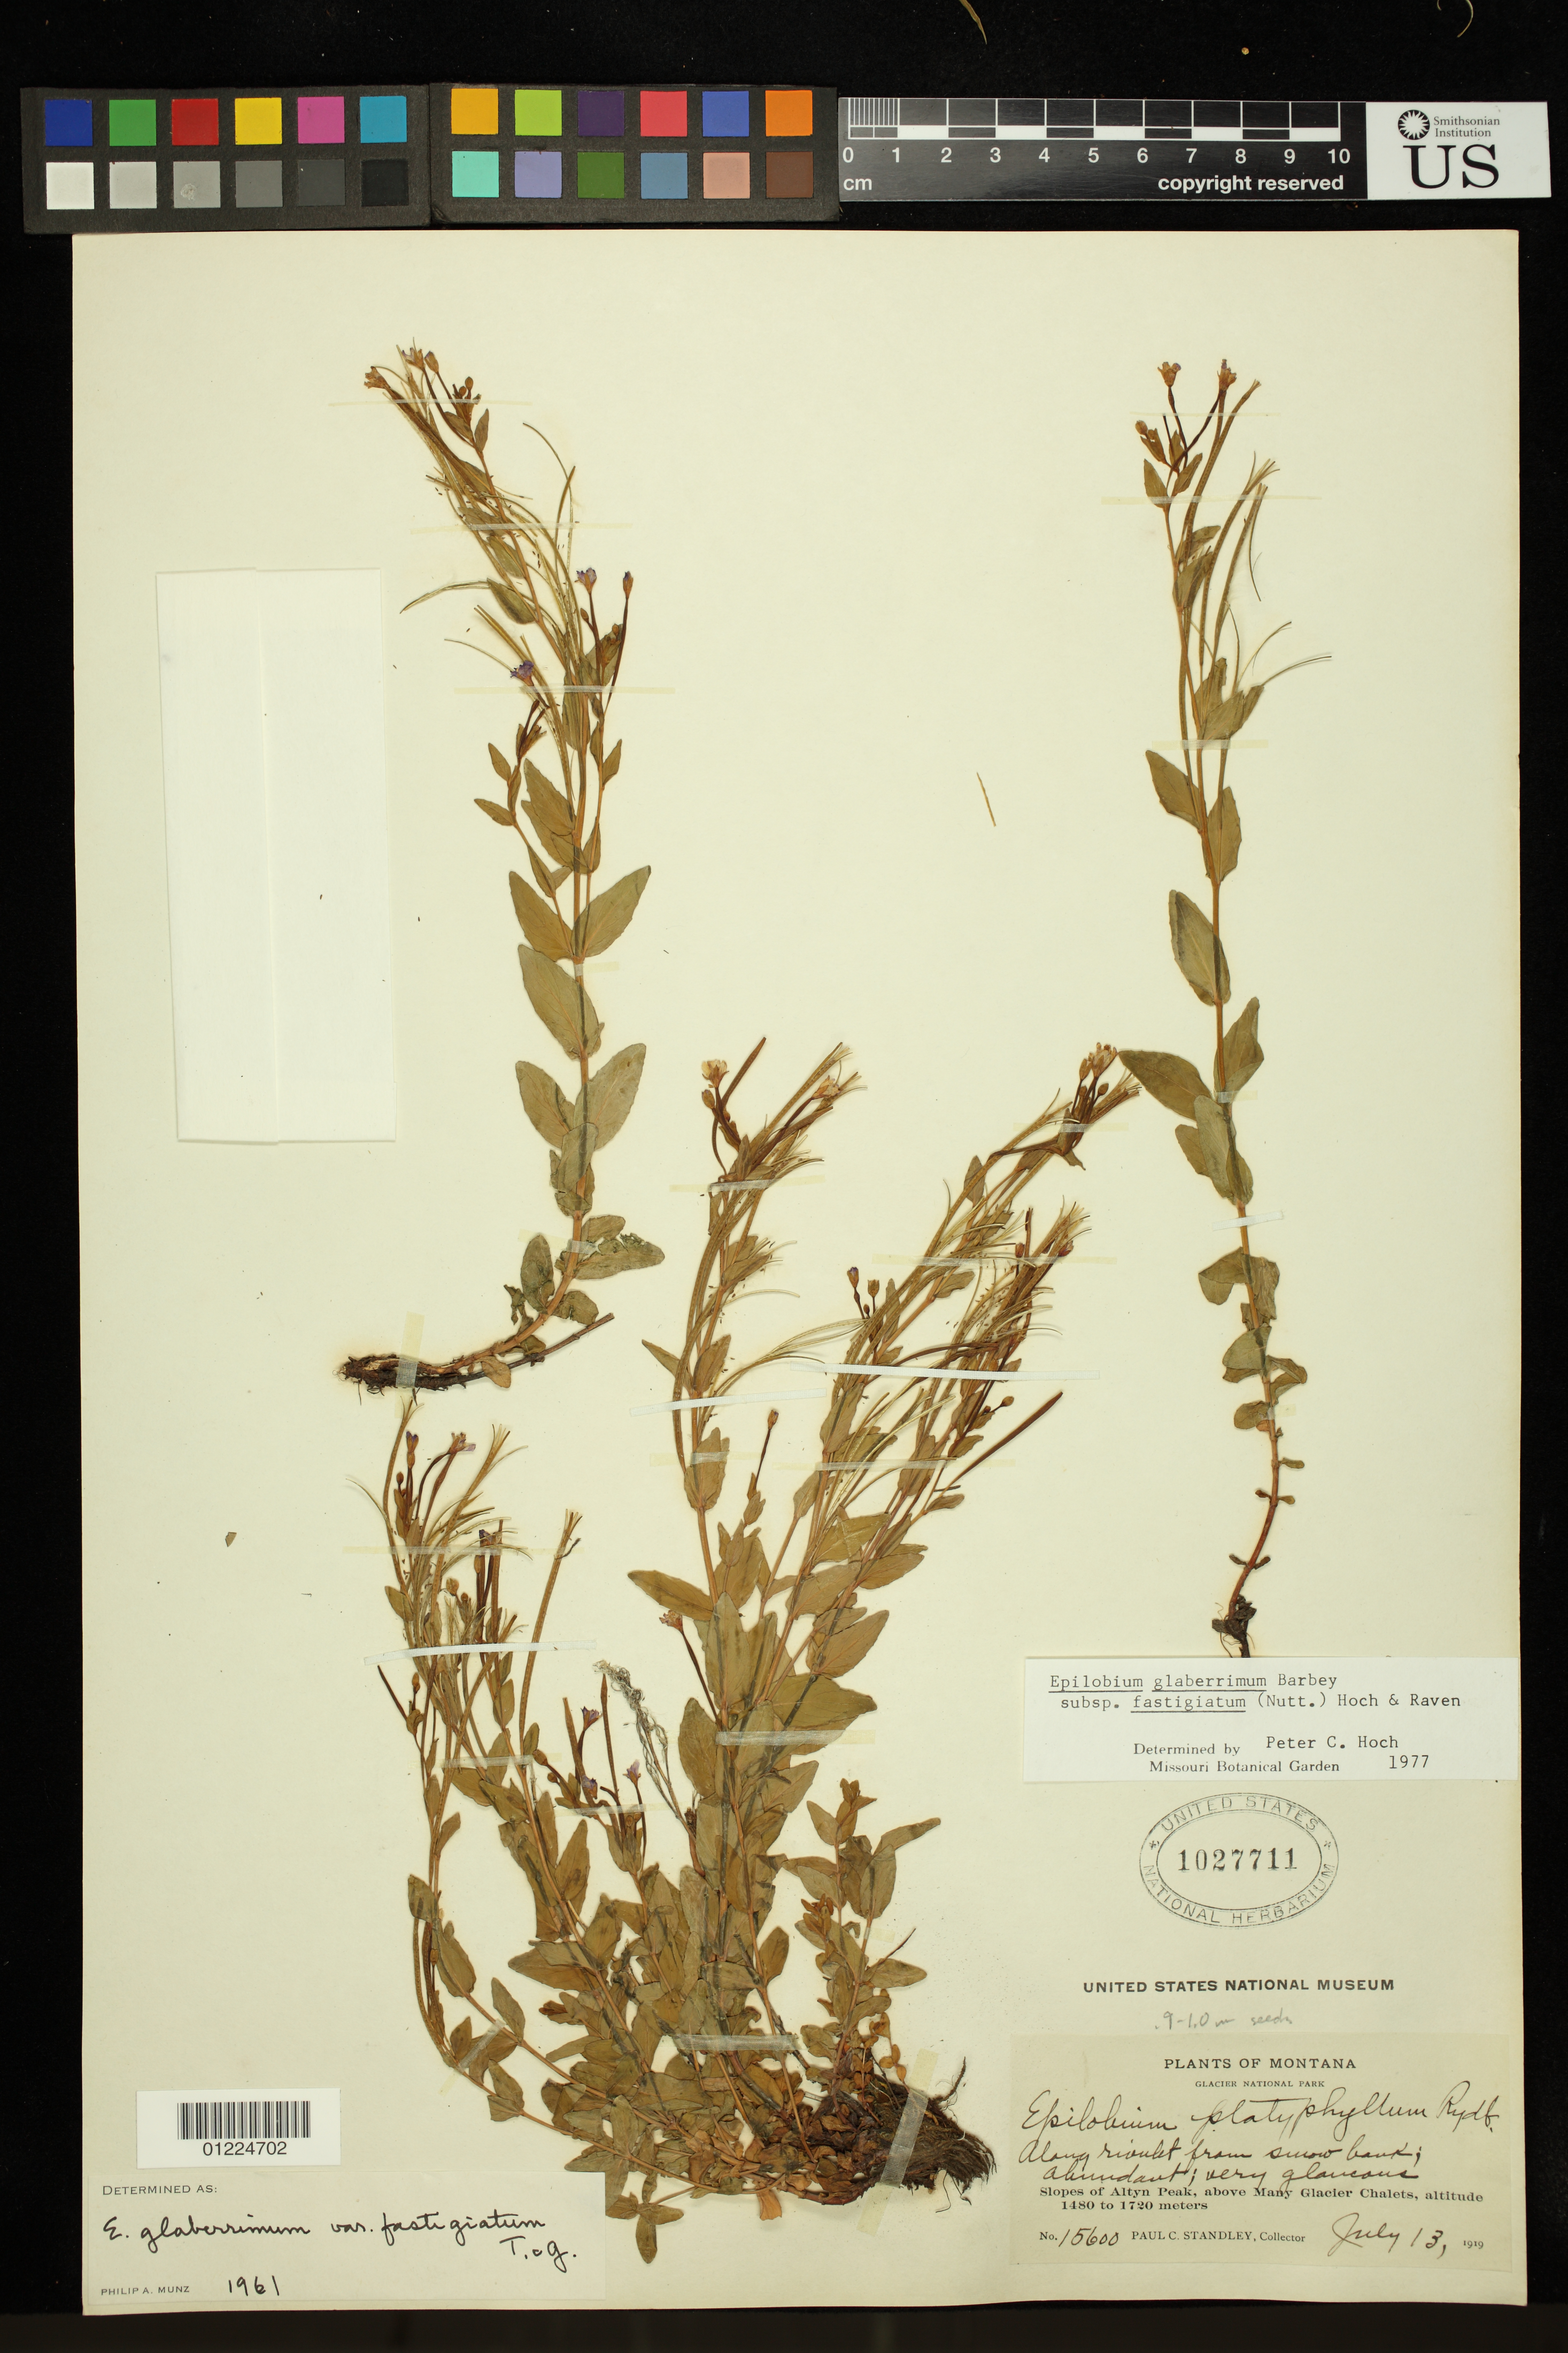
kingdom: Plantae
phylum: Tracheophyta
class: Magnoliopsida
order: Myrtales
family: Onagraceae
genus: Epilobium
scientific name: Epilobium glaberrimum subsp. fastigiatum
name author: (Nutt.) Hoch & P.H. Raven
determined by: Hoch, P. C.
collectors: P. C. Standley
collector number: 15600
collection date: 1919-07-13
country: United States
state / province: Montana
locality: Slopes of Altyn Peak, above Many Glacier Chalets, Glacier National Park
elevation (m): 1480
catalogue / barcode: US 1027711